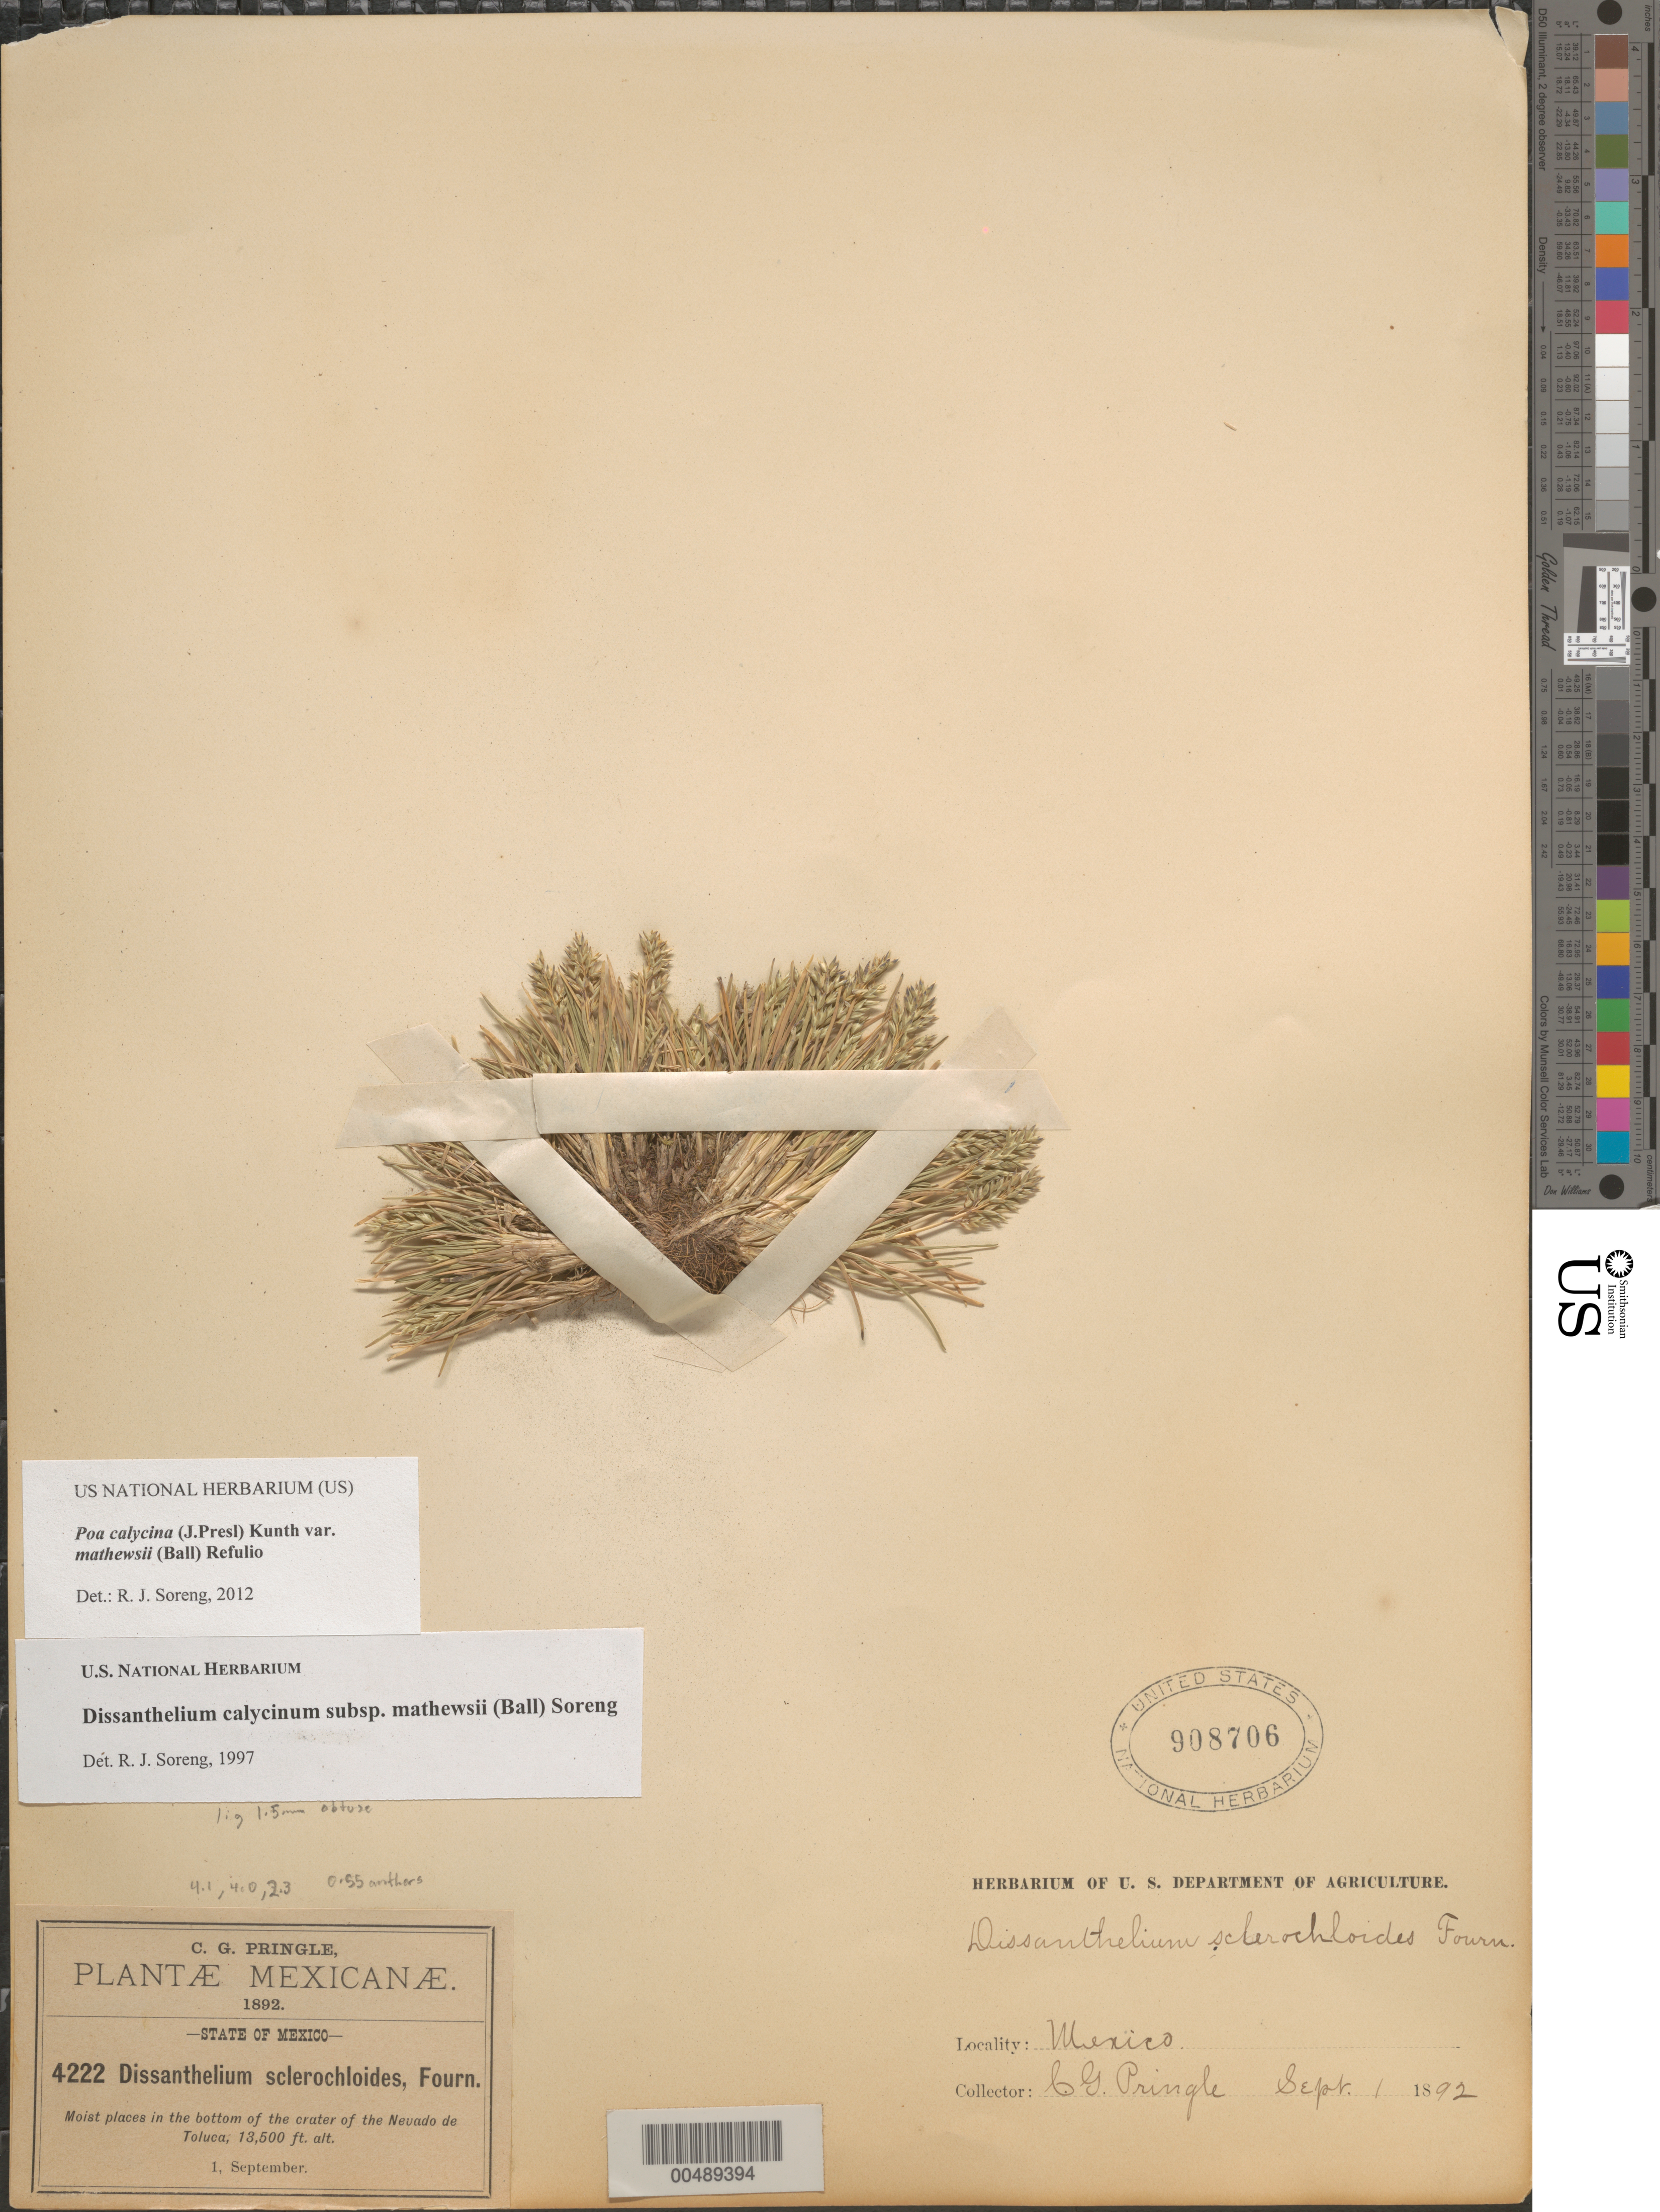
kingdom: Plantae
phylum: Tracheophyta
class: Liliopsida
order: Poales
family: Poaceae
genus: Poa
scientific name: Poa calycina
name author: (J. Presl) Kunth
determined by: Soreng, Robert J., Research Associate (BOT), Smithsonian Institution - National Museum of Natural History (UNITED STATES)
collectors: C. G. Pringle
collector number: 4222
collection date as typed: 1 Sep 1892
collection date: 1892-09-01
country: Mexico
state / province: México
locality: Bottom of the crater of the Nevado de Toluca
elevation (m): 4115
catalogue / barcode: US 908706